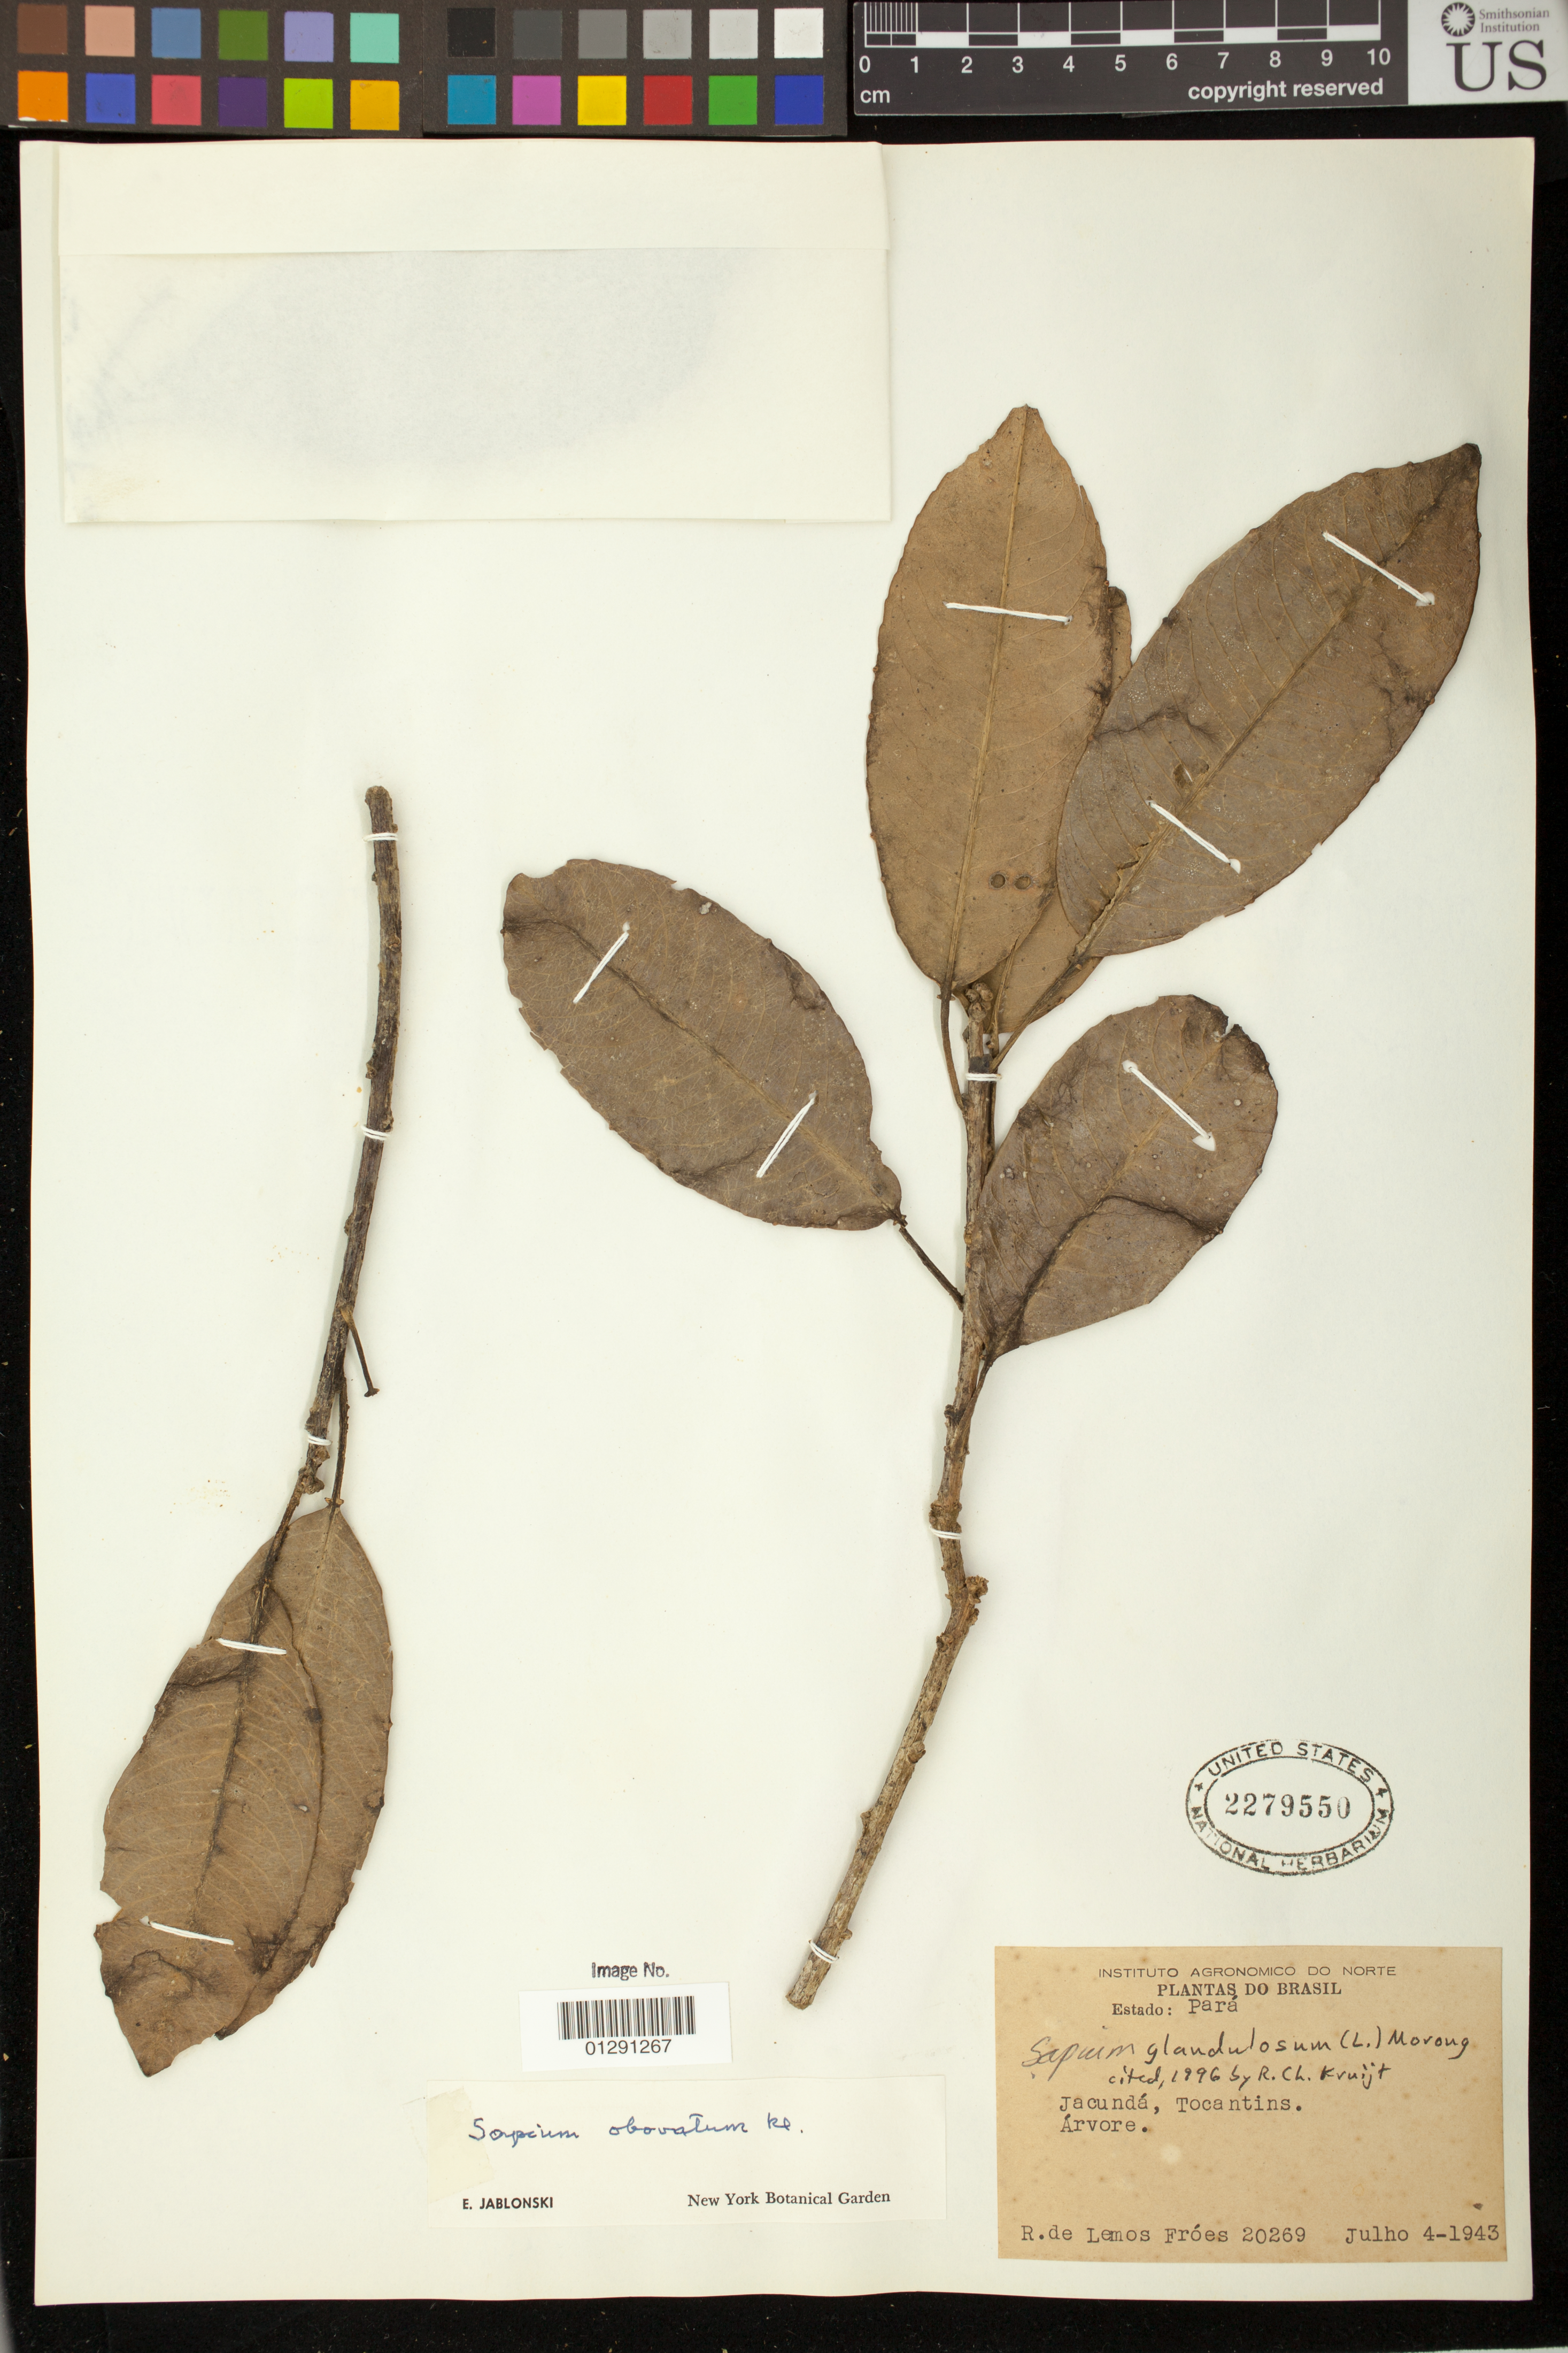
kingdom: Plantae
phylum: Tracheophyta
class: Magnoliopsida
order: Malpighiales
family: Euphorbiaceae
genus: Sapium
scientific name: Sapium glandulatum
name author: (Vell.) Pax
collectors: R. L. Fróes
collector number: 20269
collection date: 1943-07-04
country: Brazil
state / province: Para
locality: Jacunda. Tocantins.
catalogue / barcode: US 2279550